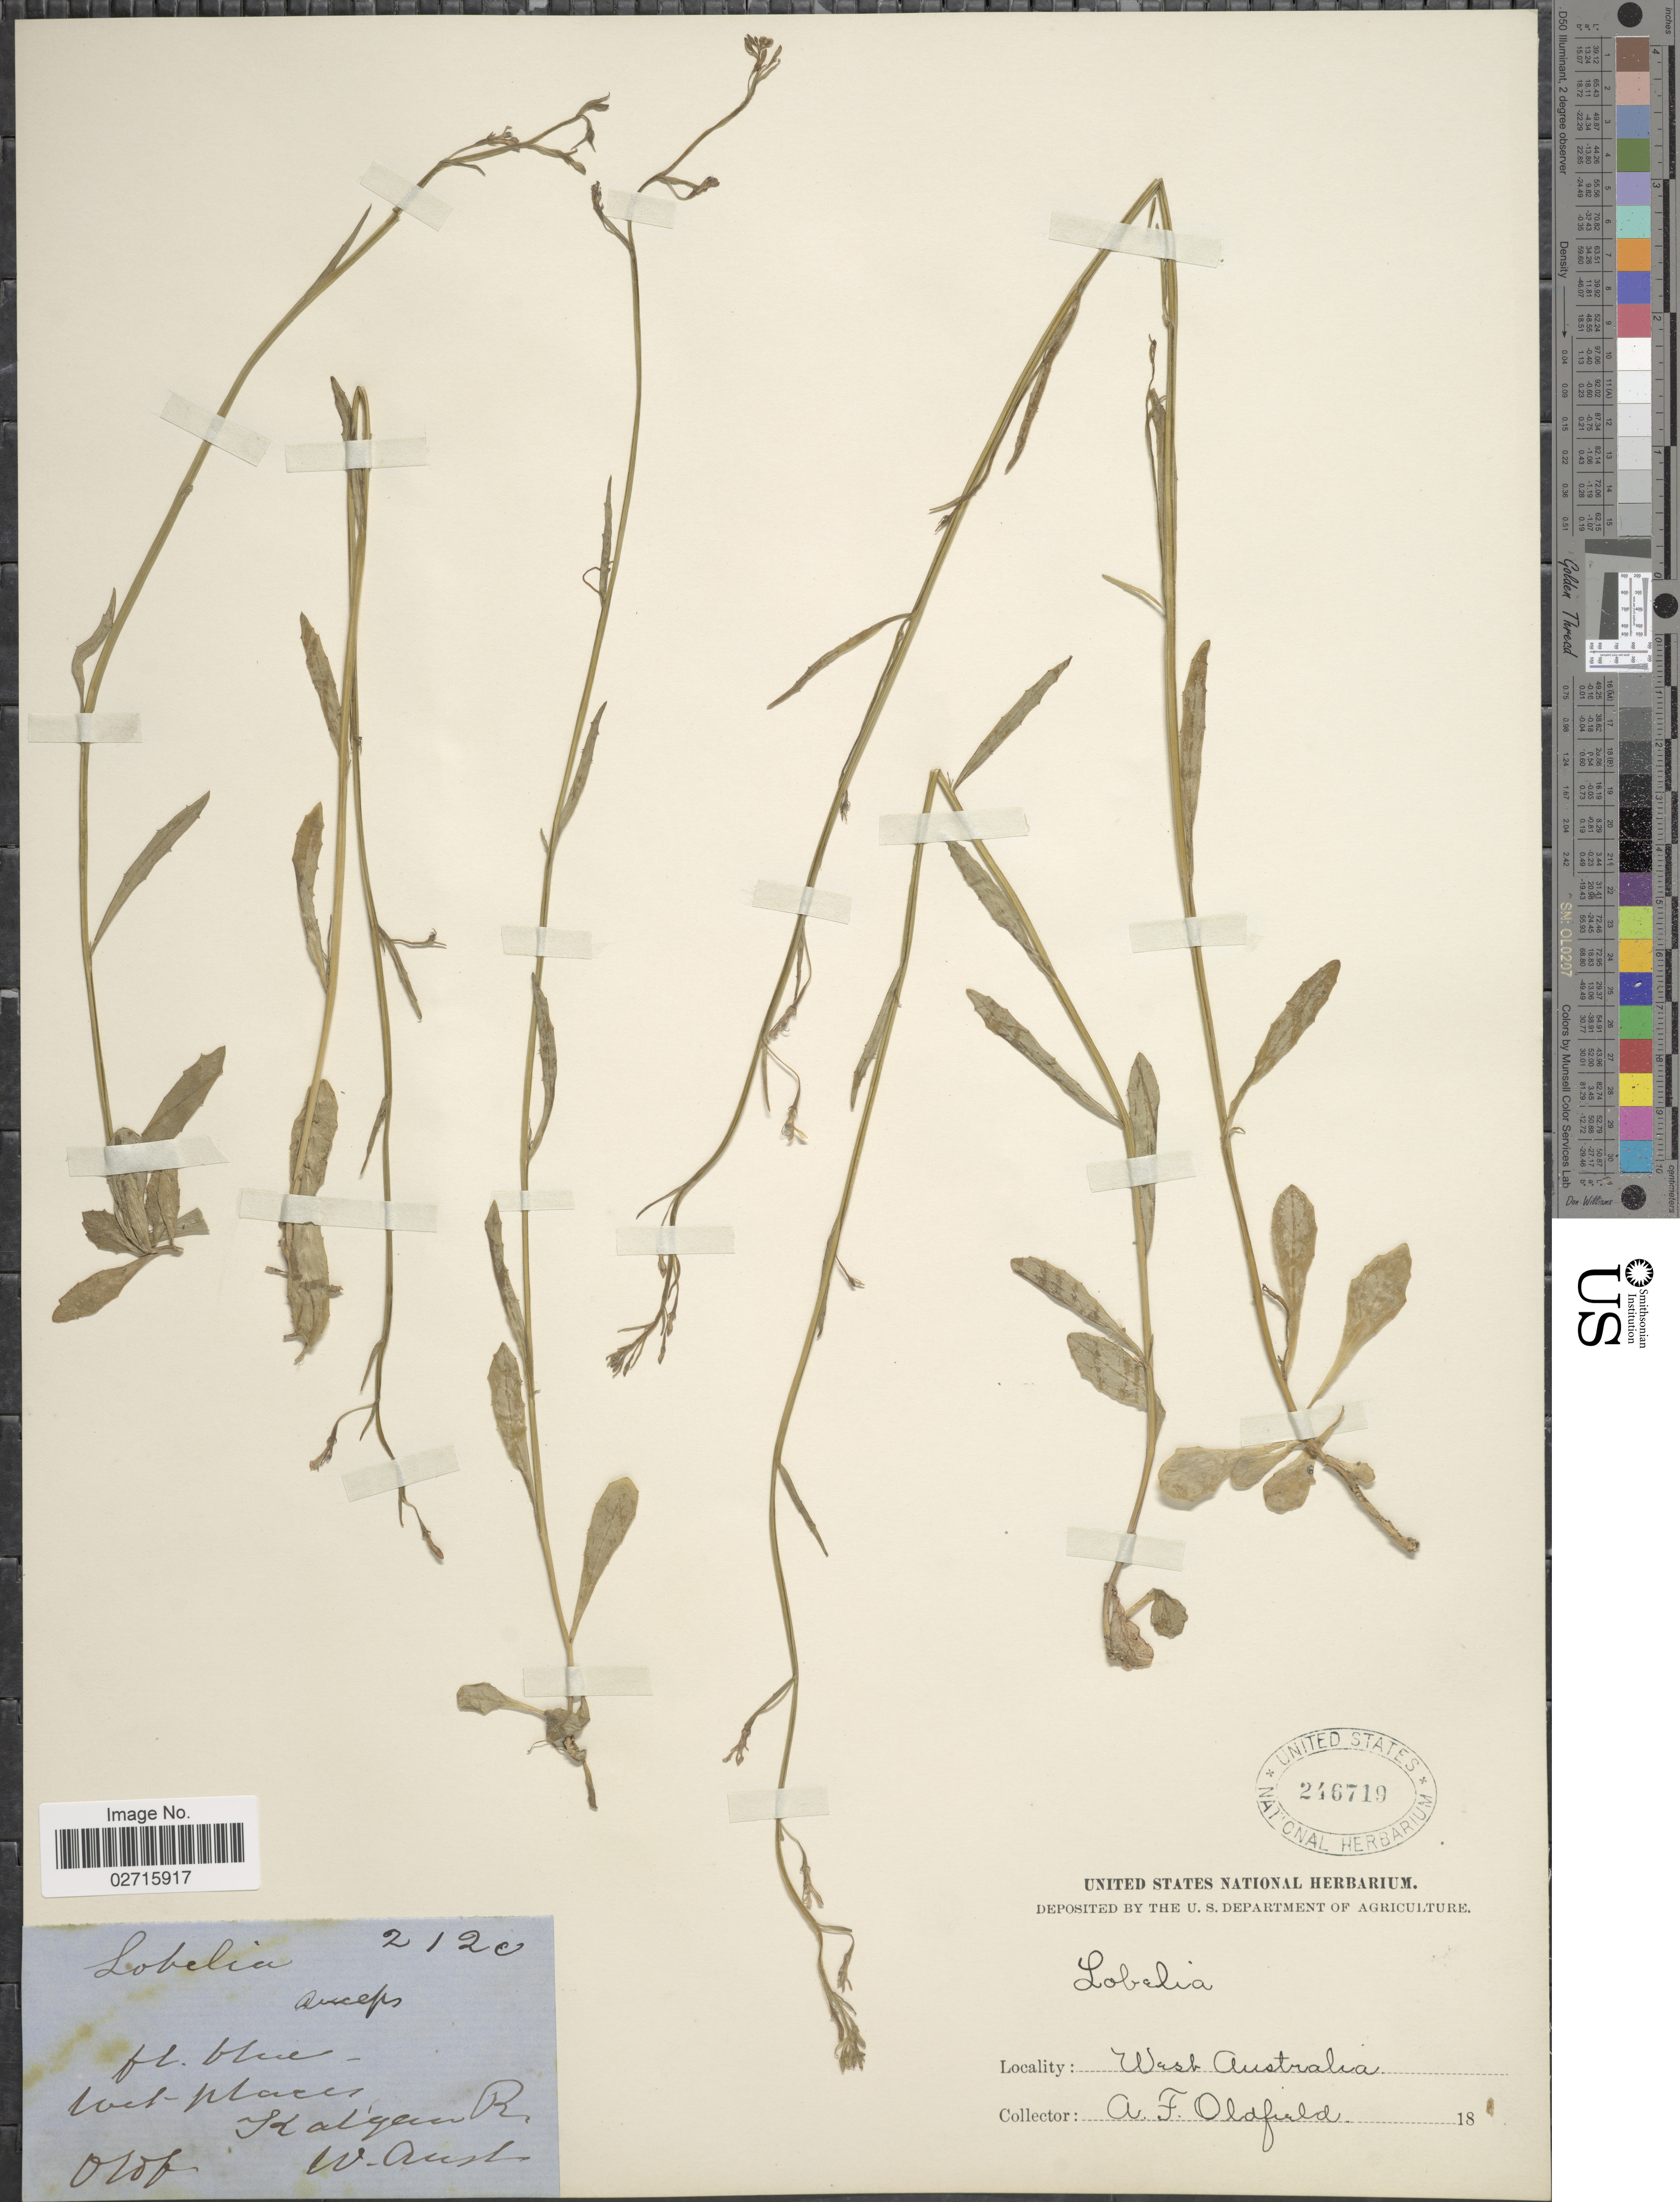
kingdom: Plantae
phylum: Tracheophyta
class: Magnoliopsida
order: Asterales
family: Campanulaceae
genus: Lobelia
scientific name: Lobelia anceps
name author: L. f.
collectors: A. Oldfield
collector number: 212c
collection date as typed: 18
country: Australia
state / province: Western Australia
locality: Wet places Kalgan R.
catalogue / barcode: US 246719